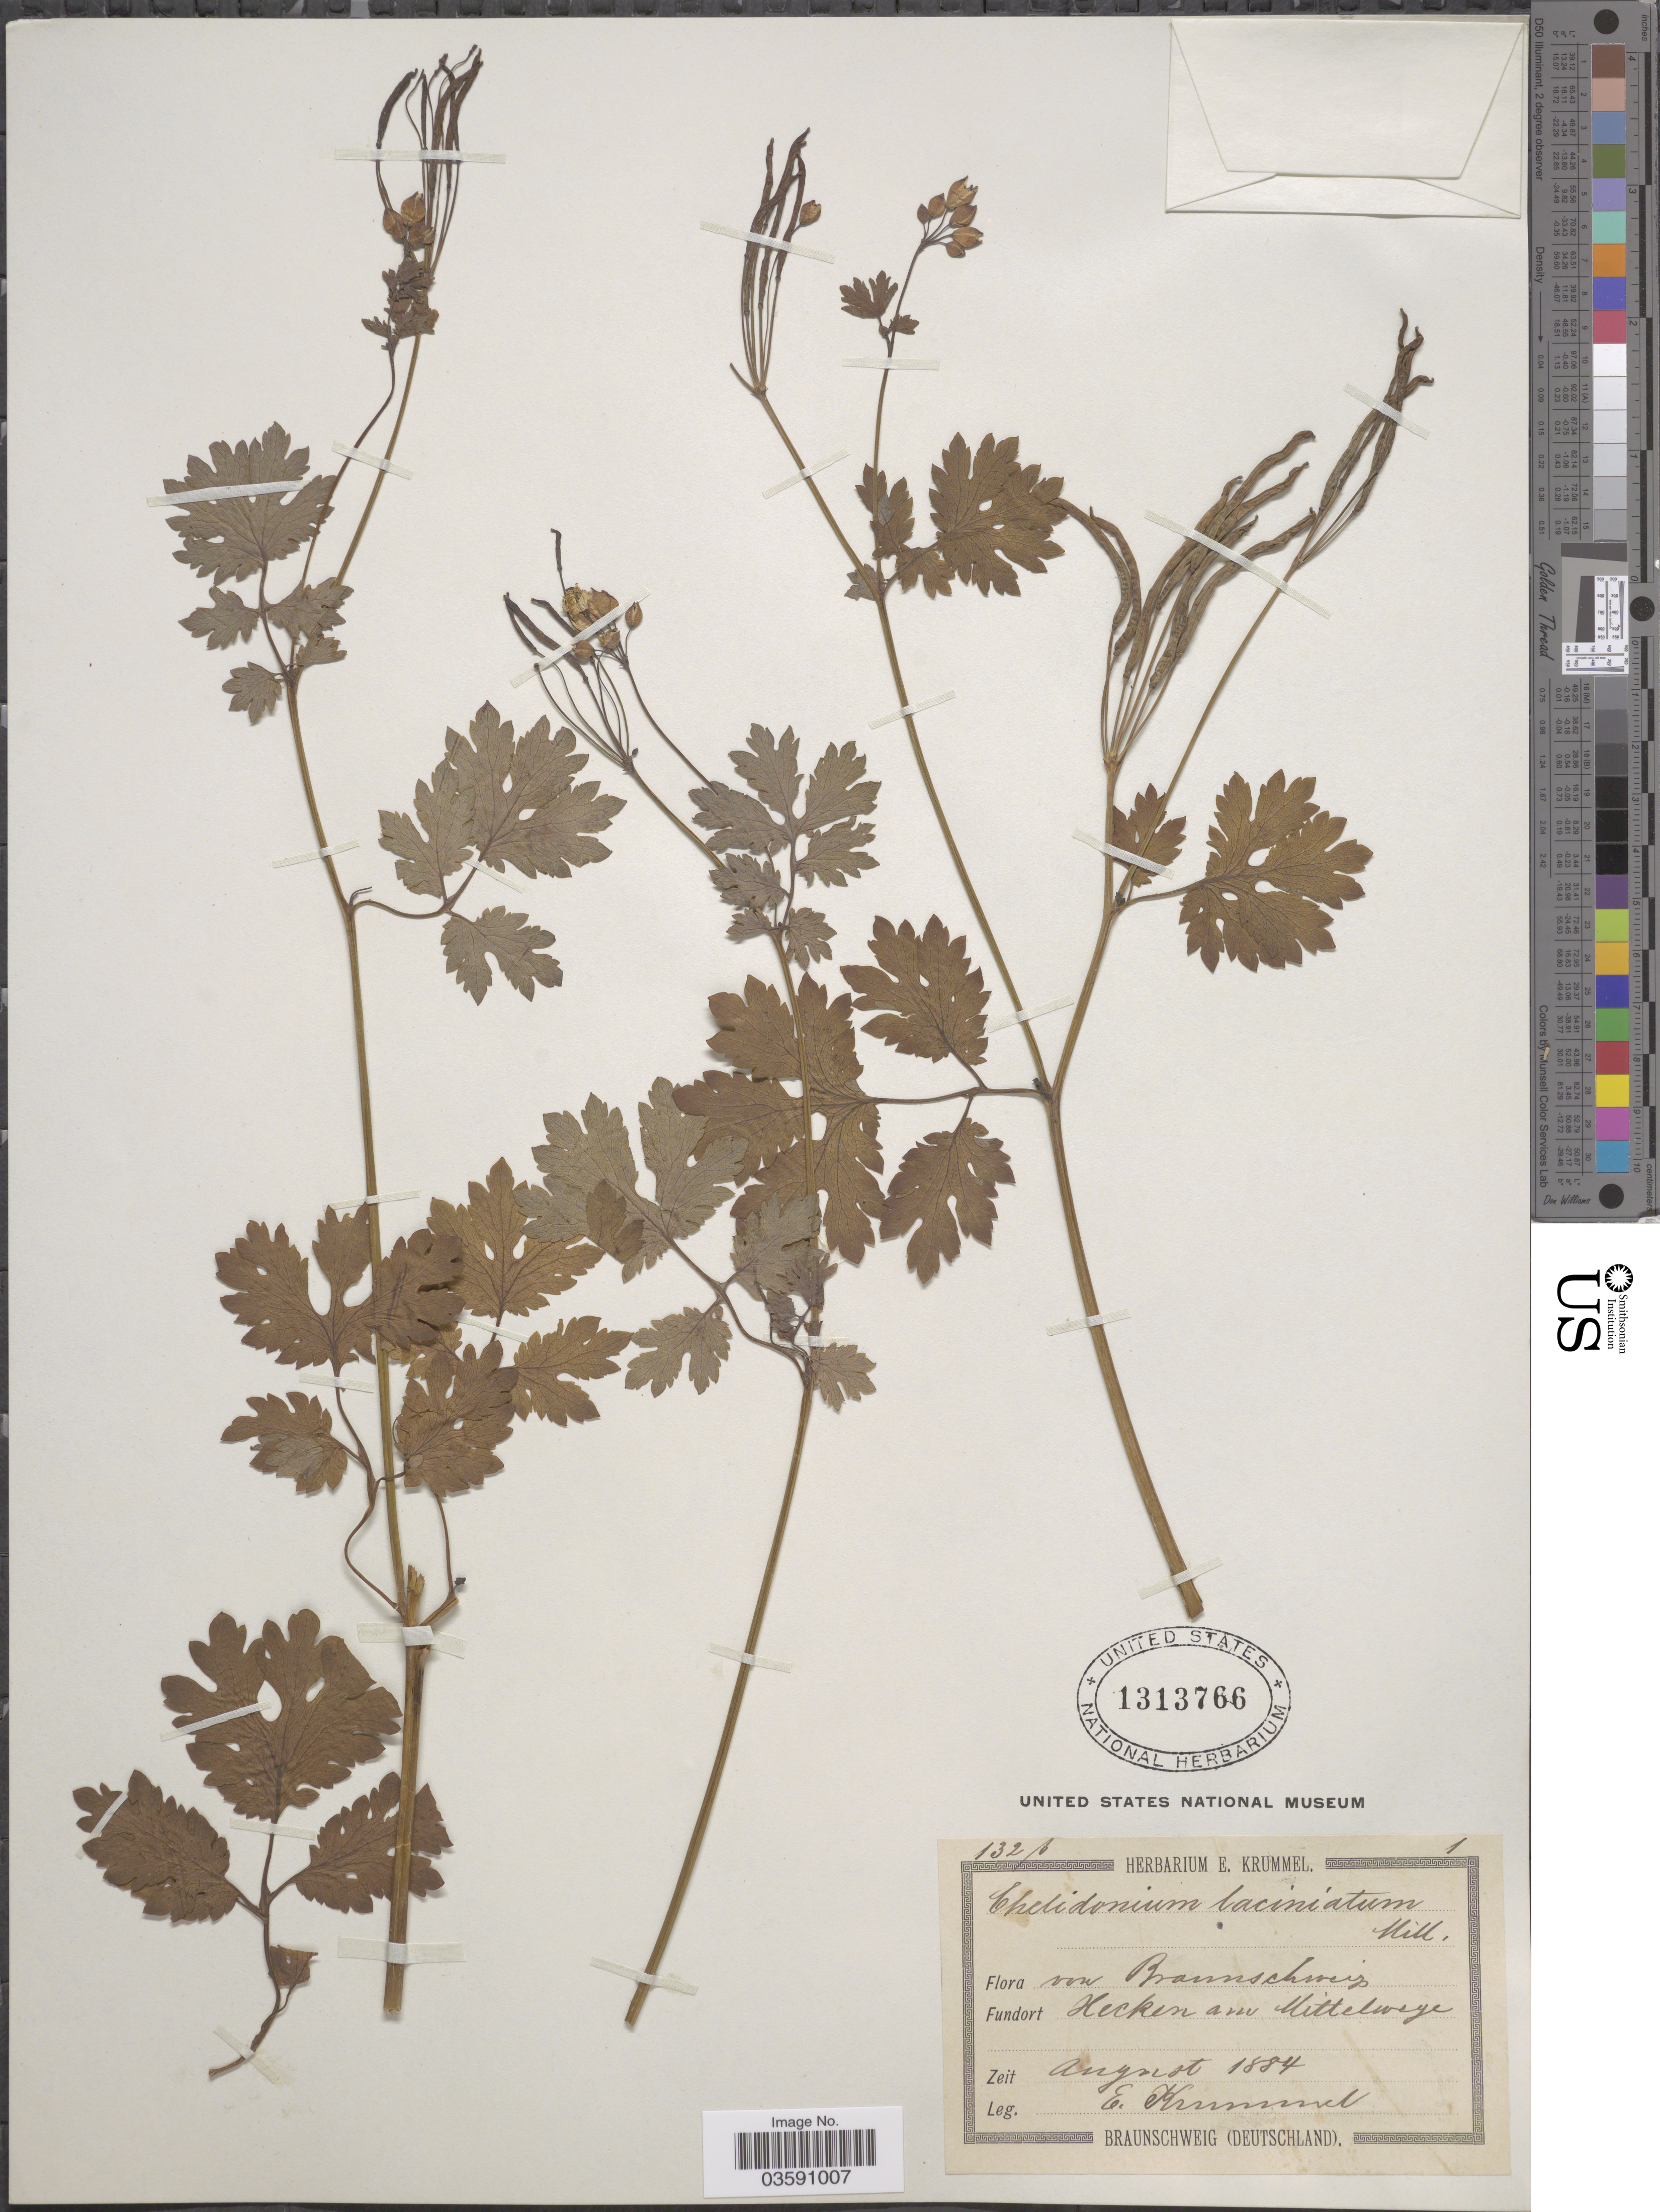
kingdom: Plantae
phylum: Tracheophyta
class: Magnoliopsida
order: Ranunculales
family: Papaveraceae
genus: Chelidonium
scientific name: Chelidonium laciniatum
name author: Mill.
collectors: E. Krummel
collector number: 132b*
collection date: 1884-08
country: Germany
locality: Braunschweig. Hecken am Mittelwege.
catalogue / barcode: US 1313766